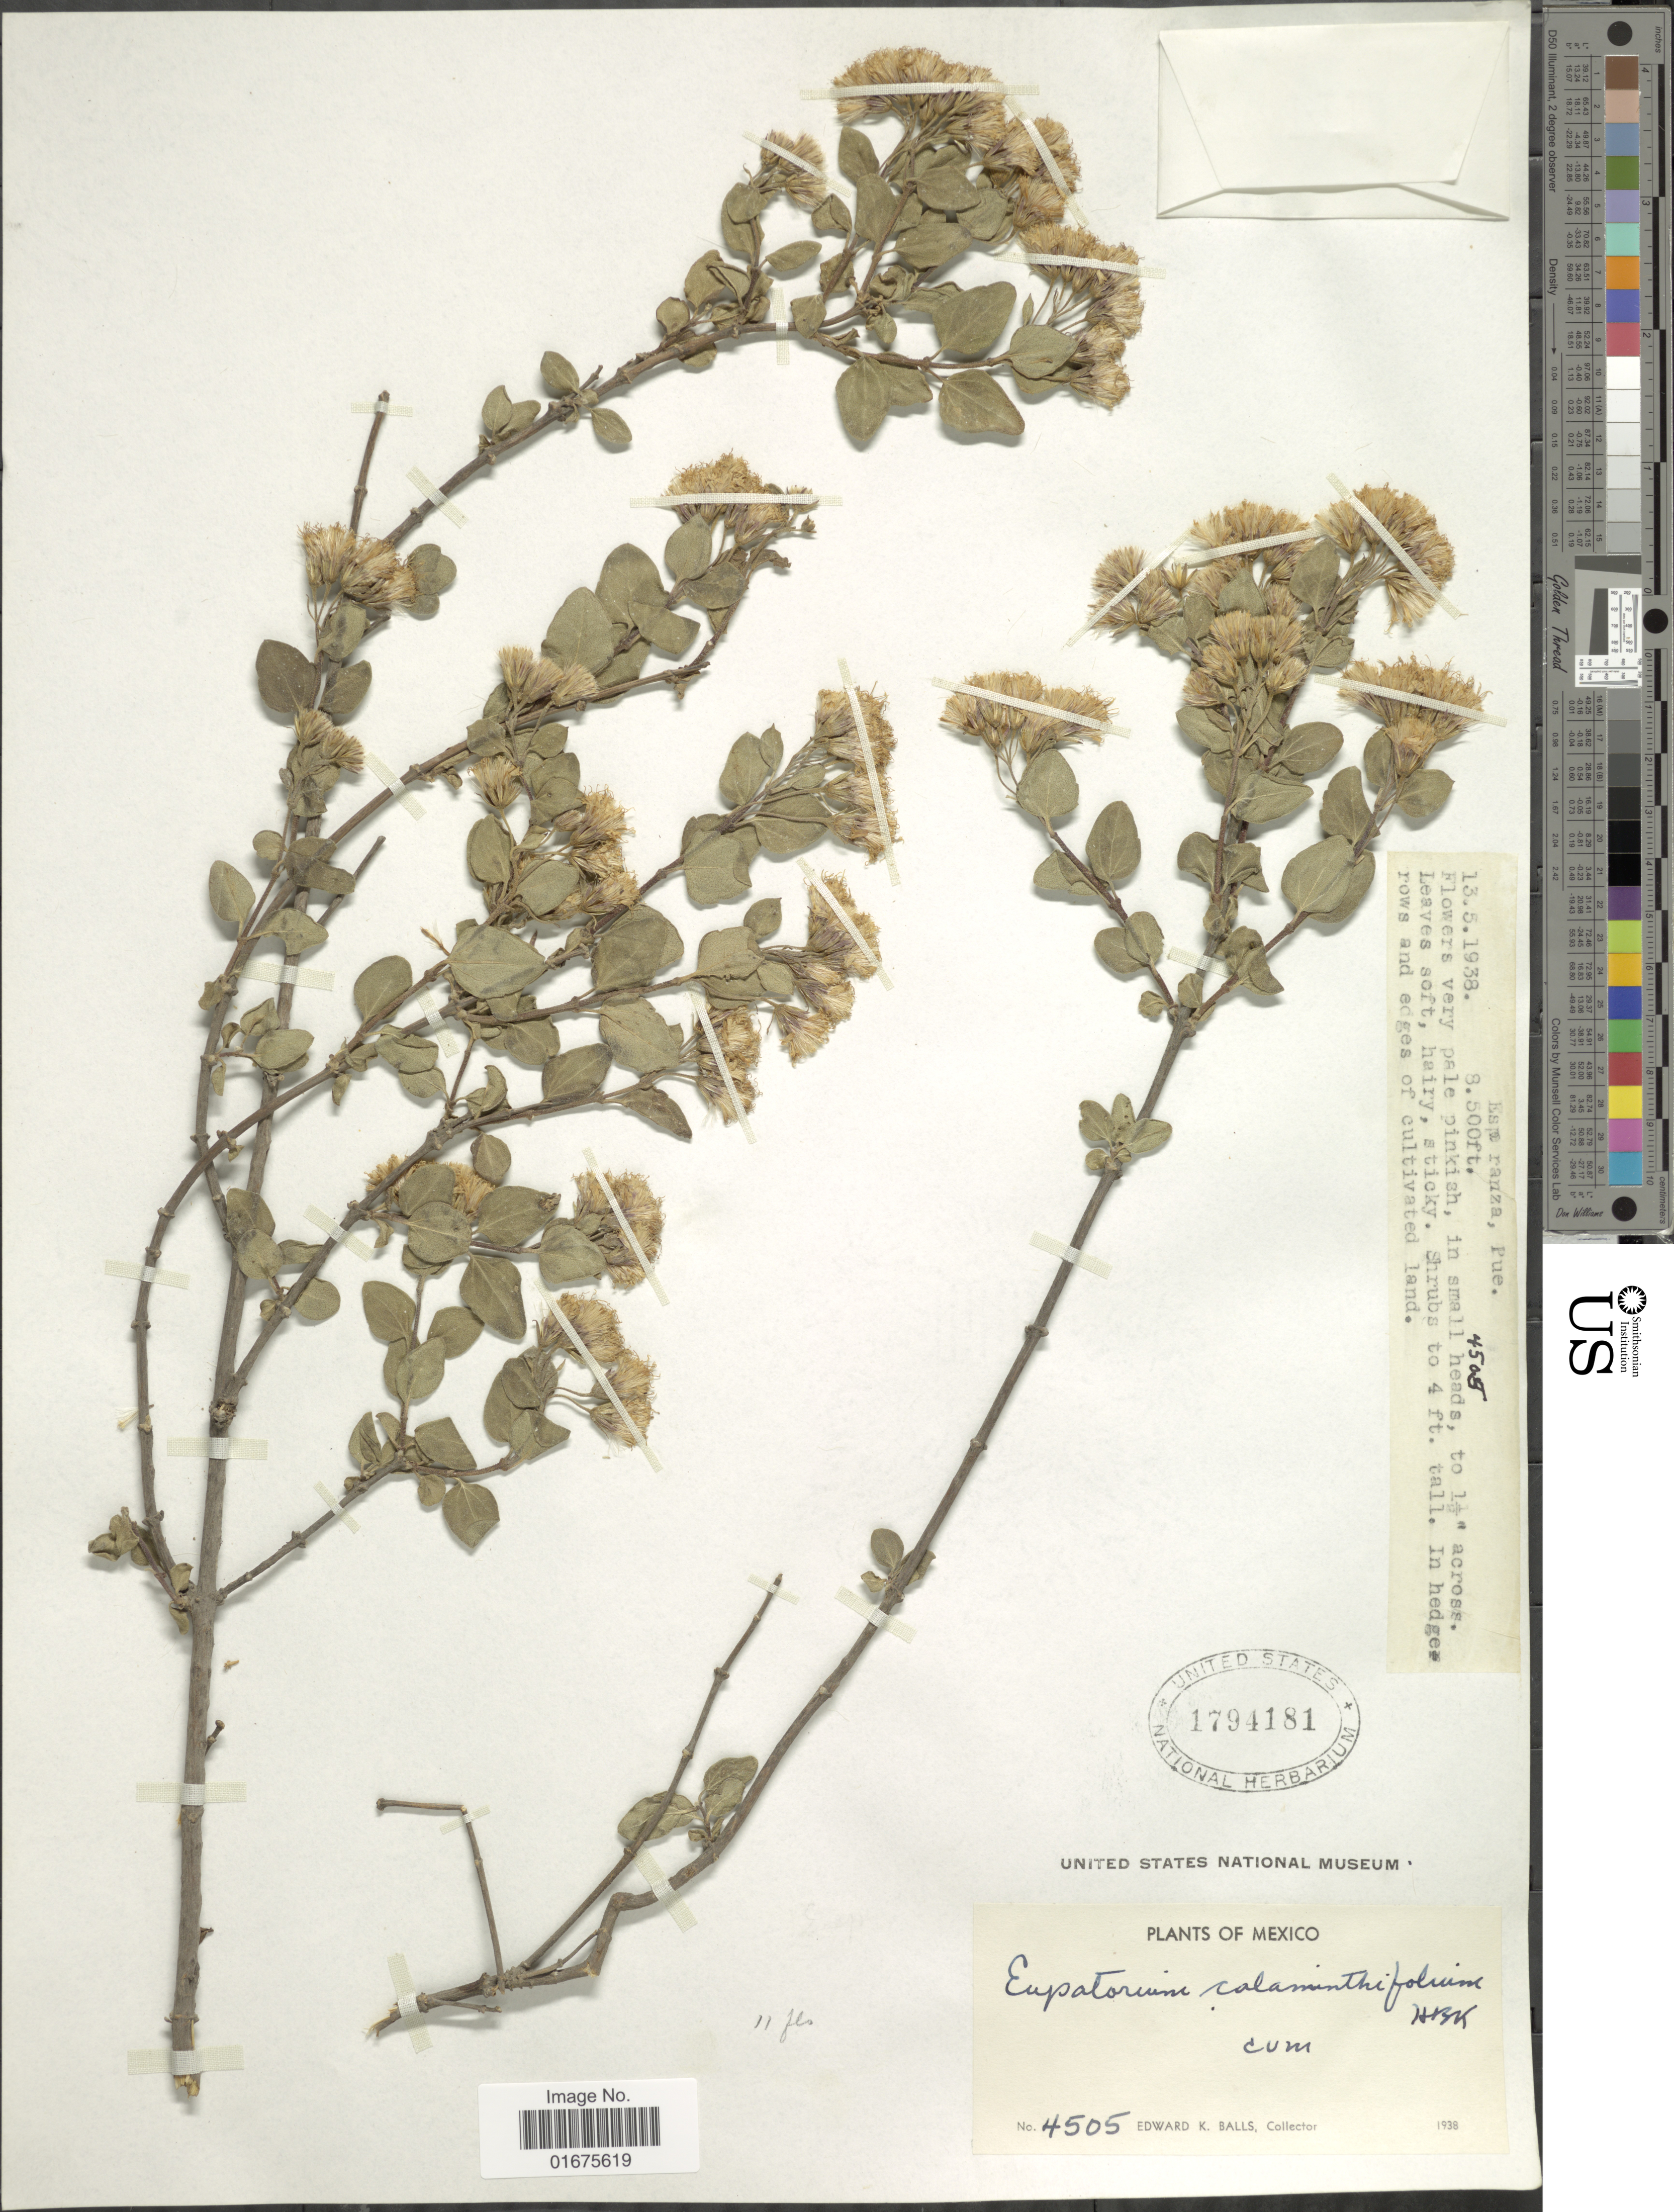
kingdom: Plantae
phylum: Tracheophyta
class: Magnoliopsida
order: Asterales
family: Asteraceae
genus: Ageratina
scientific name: Ageratina calaminthaefolia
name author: (Kunth) R.M. King & H. Rob.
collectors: E. K. Balls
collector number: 4505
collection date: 1938-05-13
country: Mexico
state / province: Puebla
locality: Esperanza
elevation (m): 2591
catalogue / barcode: US 1794181